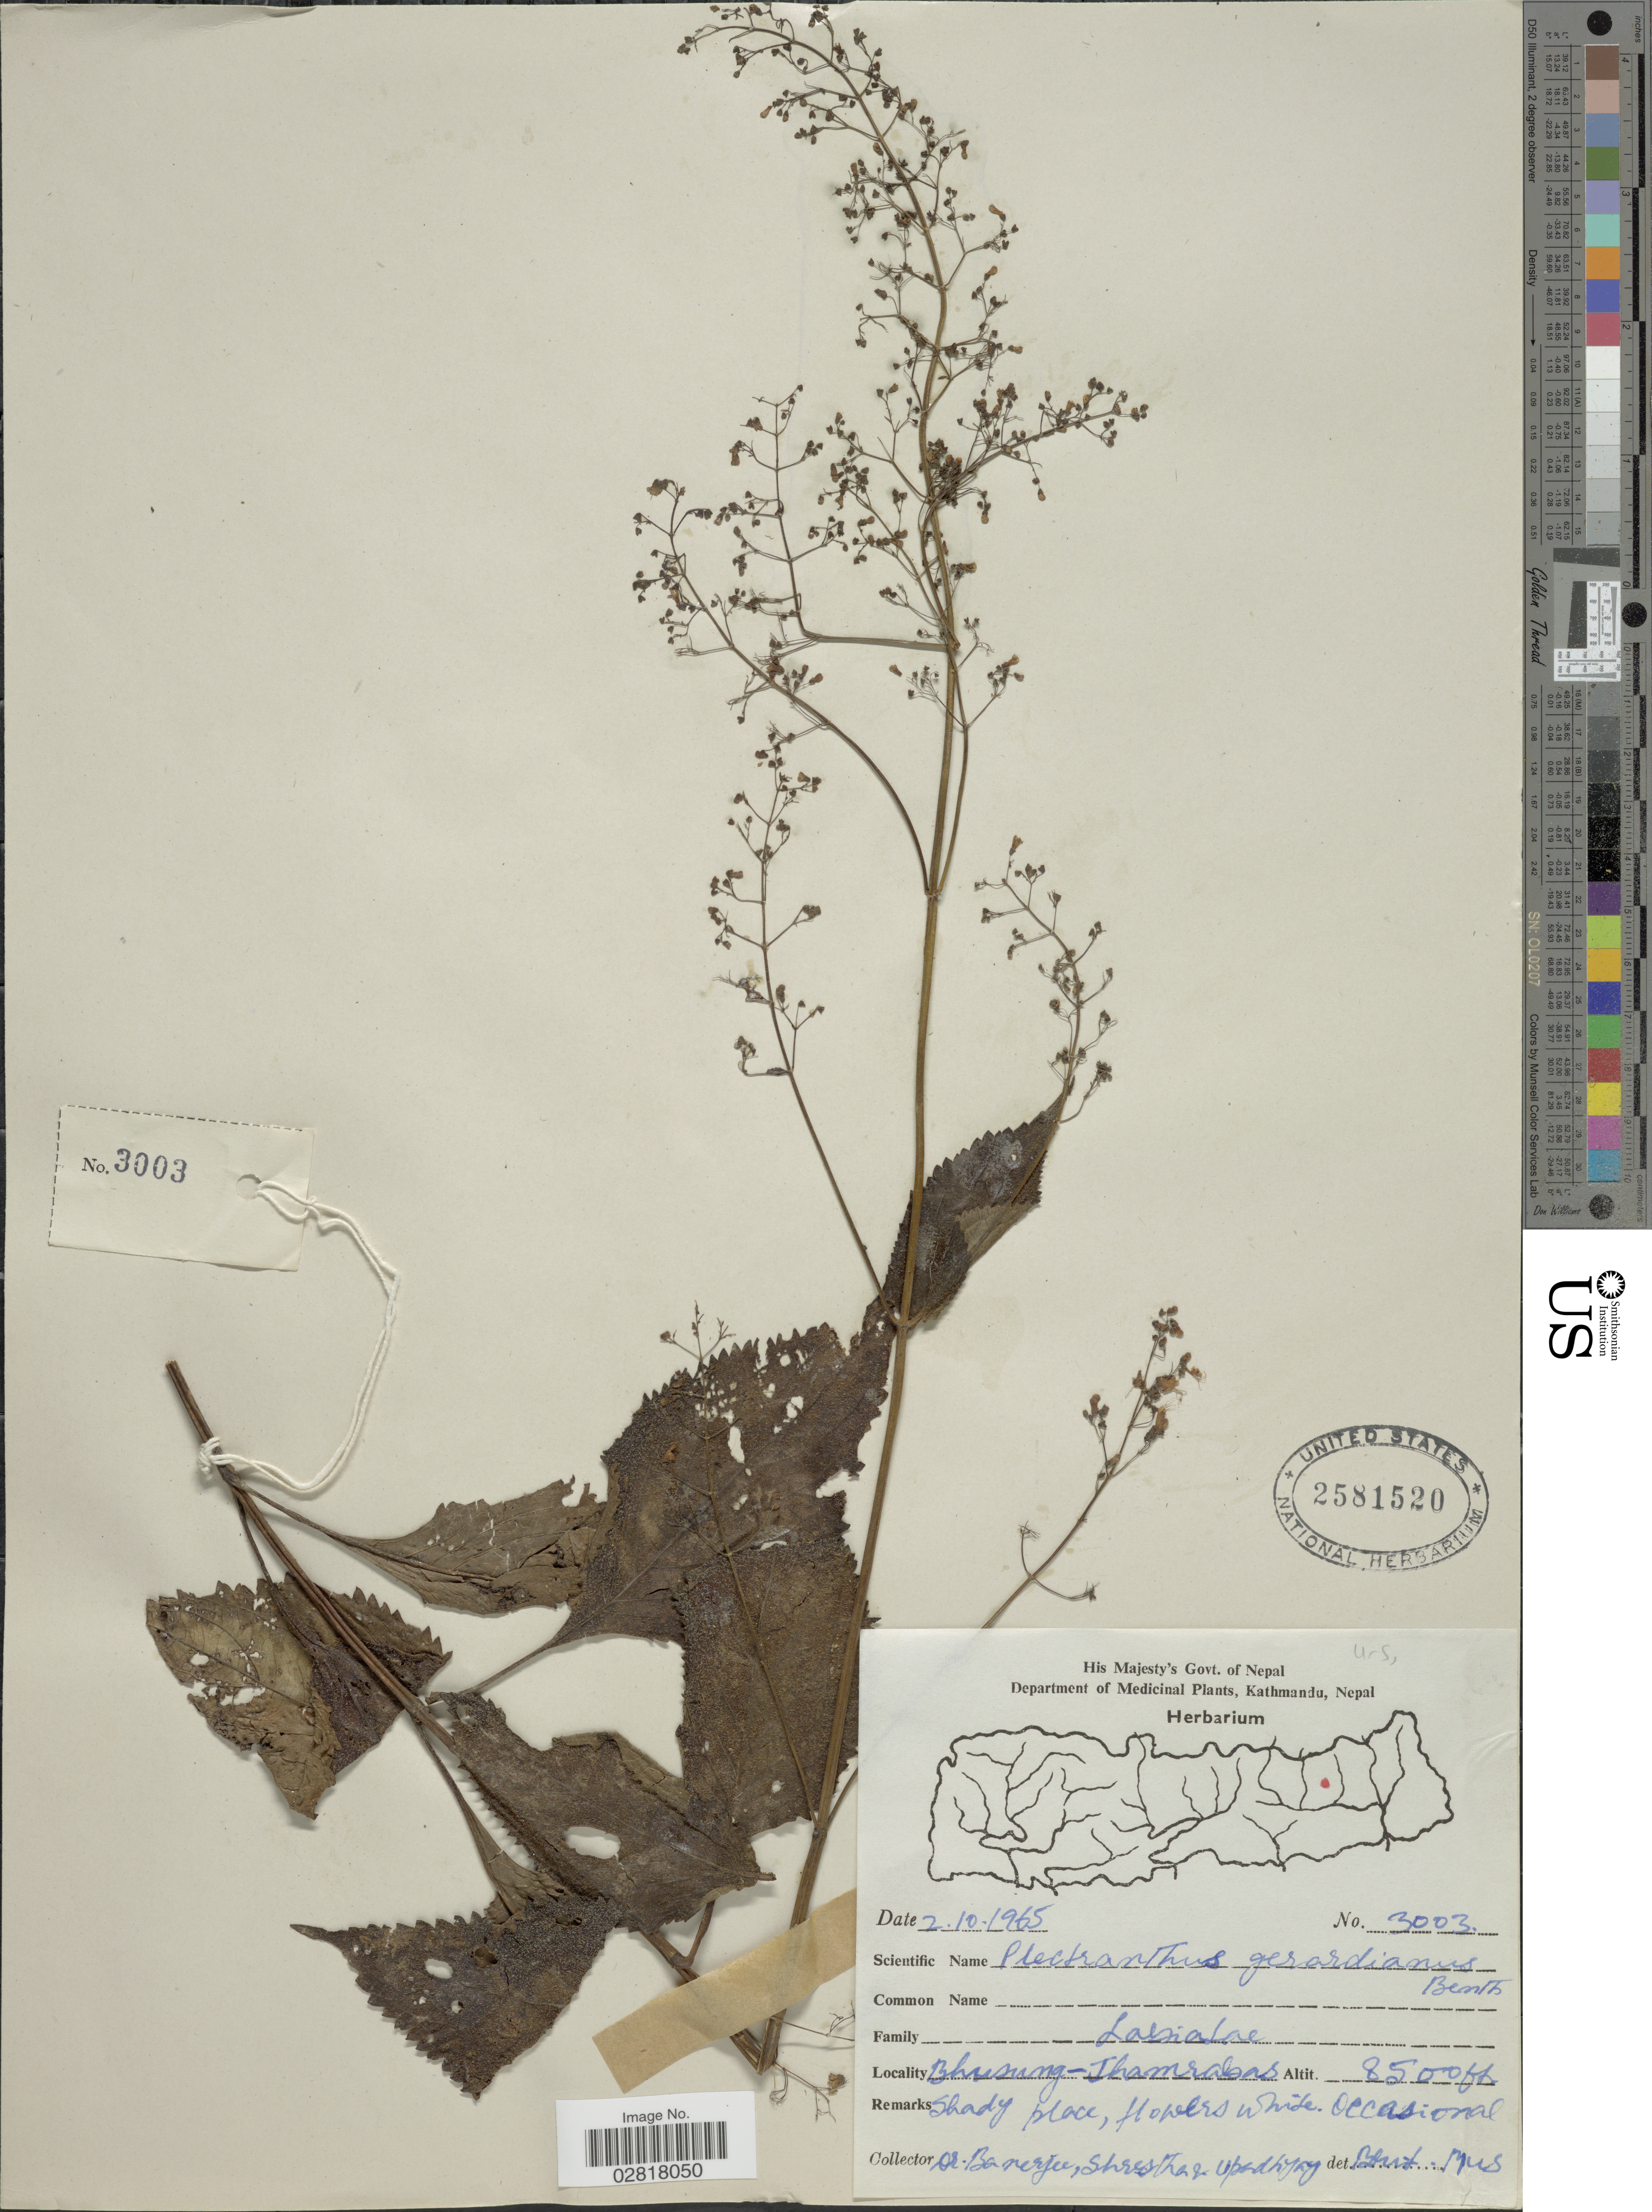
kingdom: Plantae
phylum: Tracheophyta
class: Magnoliopsida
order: Lamiales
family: Lamiaceae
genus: Plectranthus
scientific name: Plectranthus gerardianus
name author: Benth.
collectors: -. Banerjee, -. Shrestha & Upadhyay, --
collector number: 3003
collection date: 1965-10-02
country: Nepal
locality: Bhusung-Thamrabas [interpreted].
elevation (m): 2591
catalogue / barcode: US 2581520